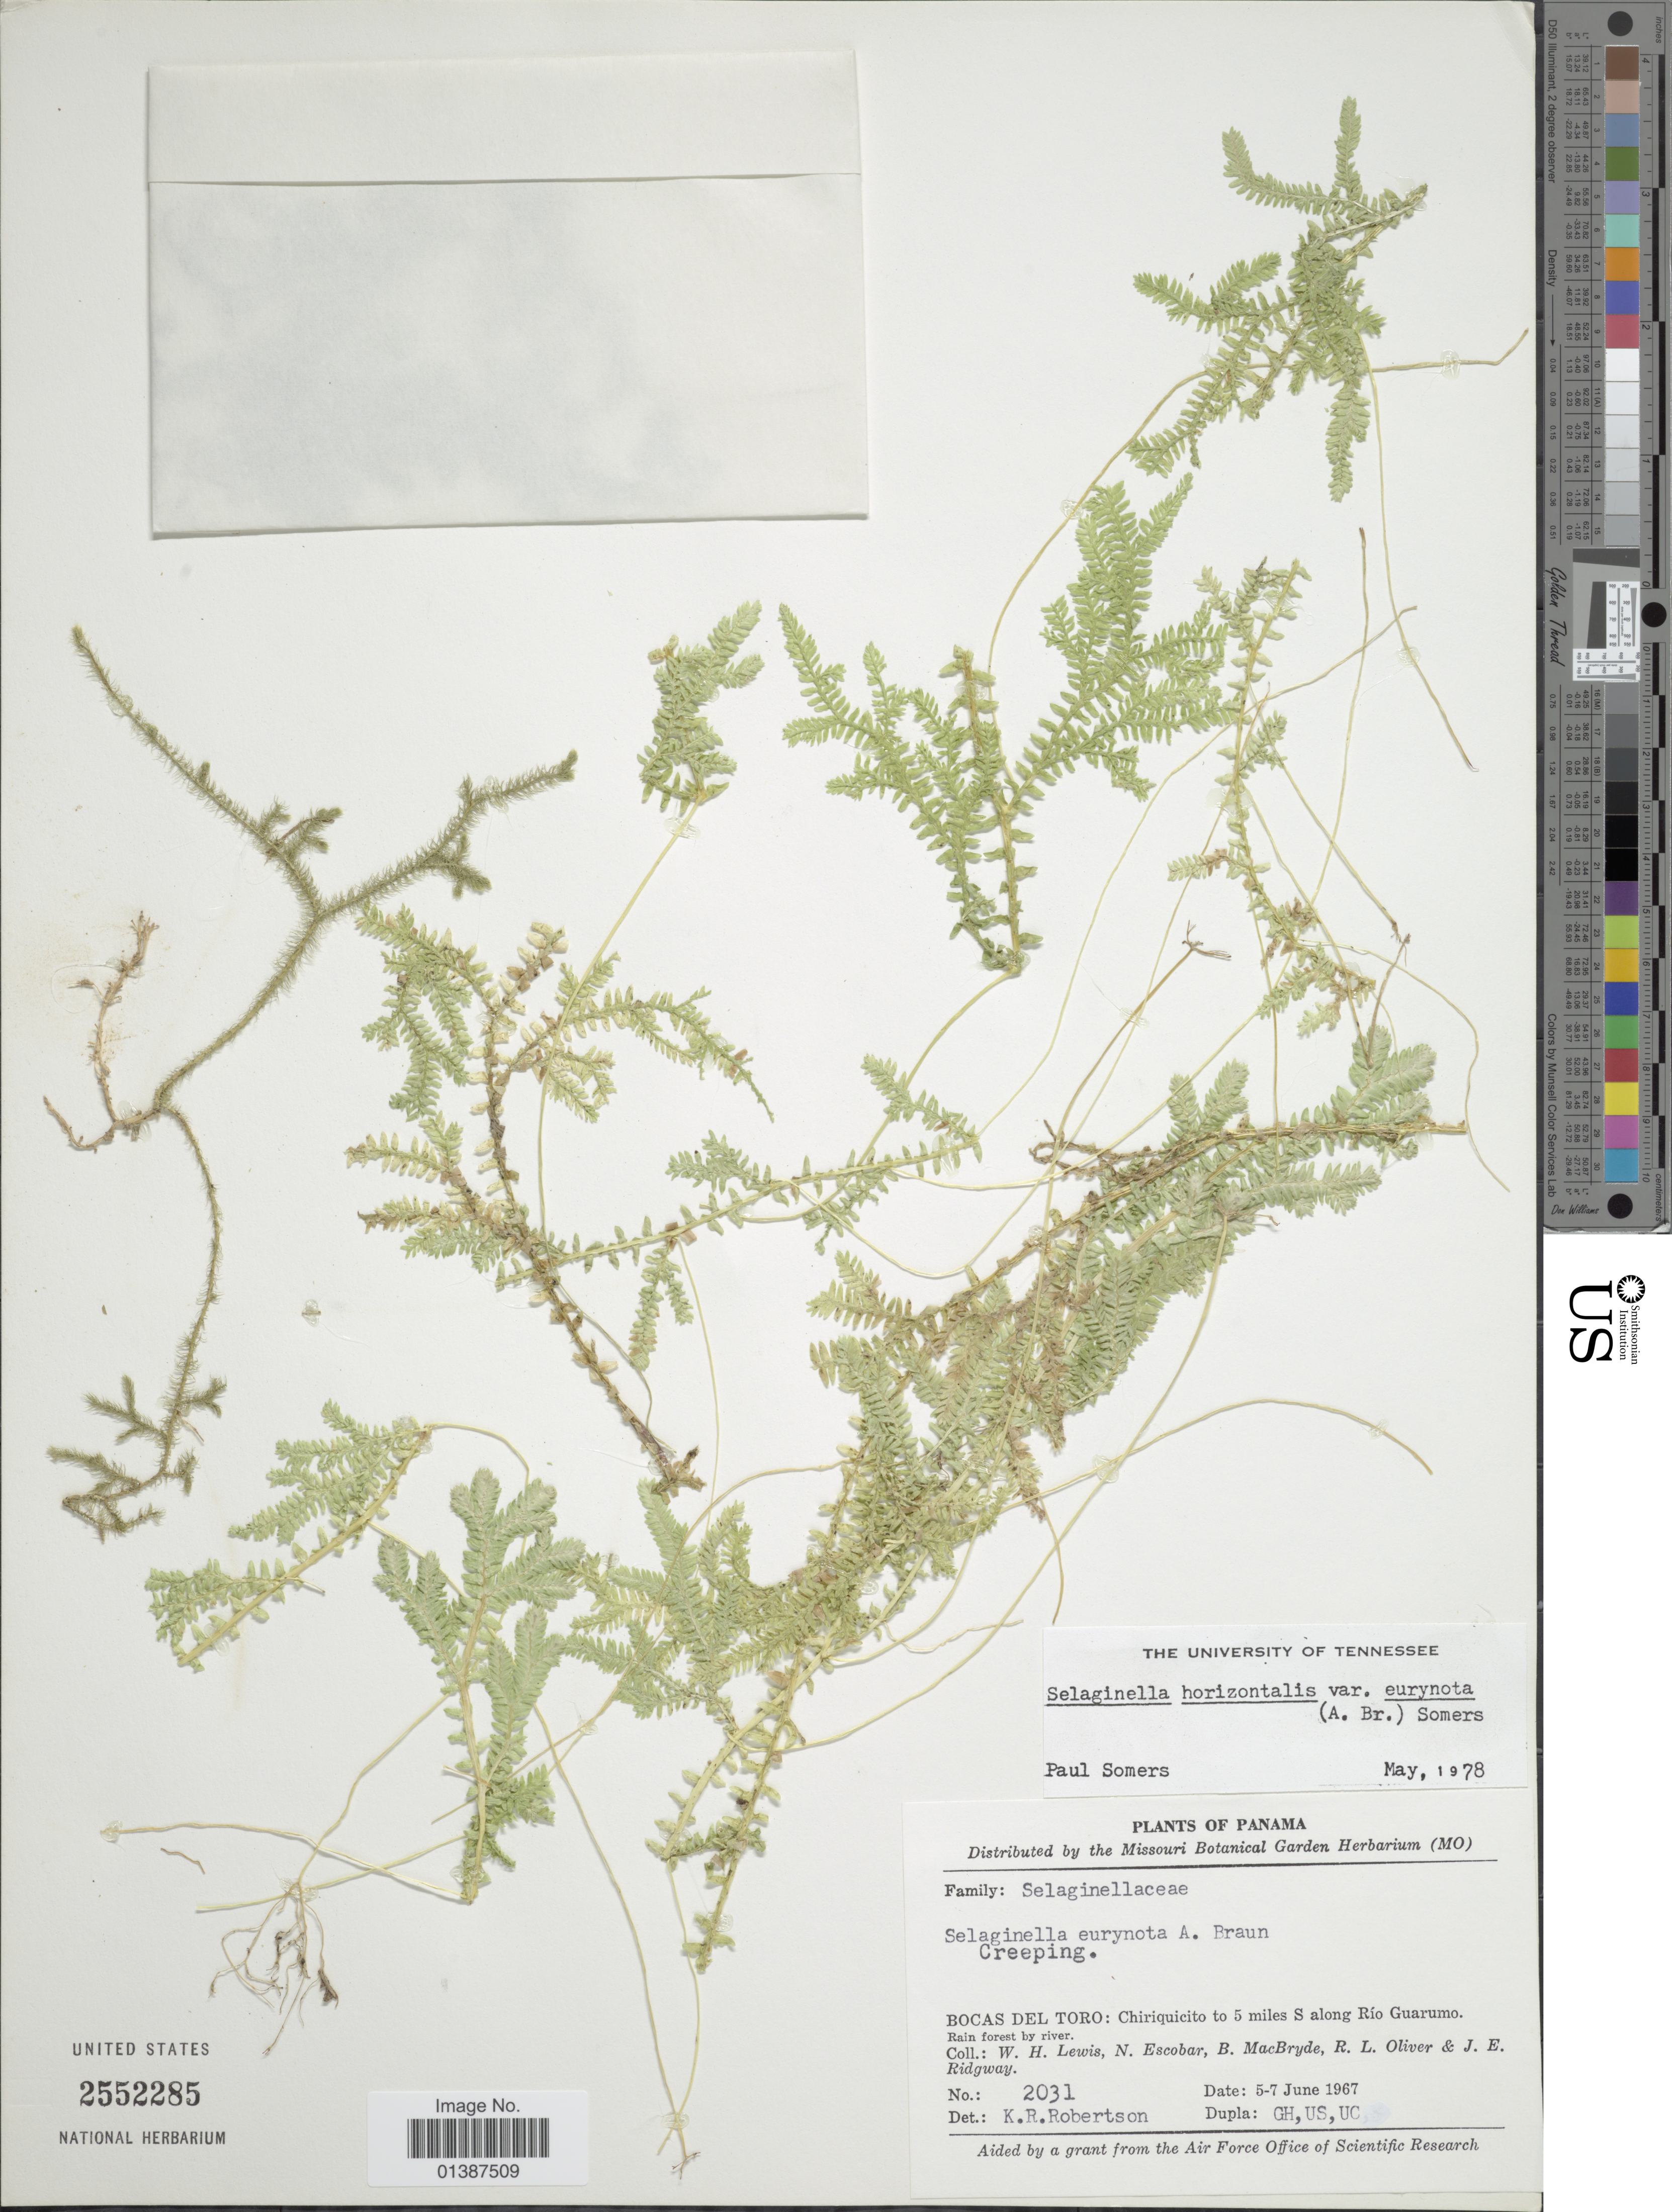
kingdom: Plantae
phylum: Tracheophyta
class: Lycopodiopsida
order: Selaginellales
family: Selaginellaceae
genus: Selaginella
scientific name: Selaginella eurynota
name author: A. Braun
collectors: W. H. Lewis, N. Escobar, B. MacBryde, R. Oliver & J. Ridgway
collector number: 2031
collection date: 1967-06-05/1967-06-07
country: Panama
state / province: Bocas del Toro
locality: Chiriquicito to 5 miles S along Río Guarumo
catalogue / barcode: US 2552285